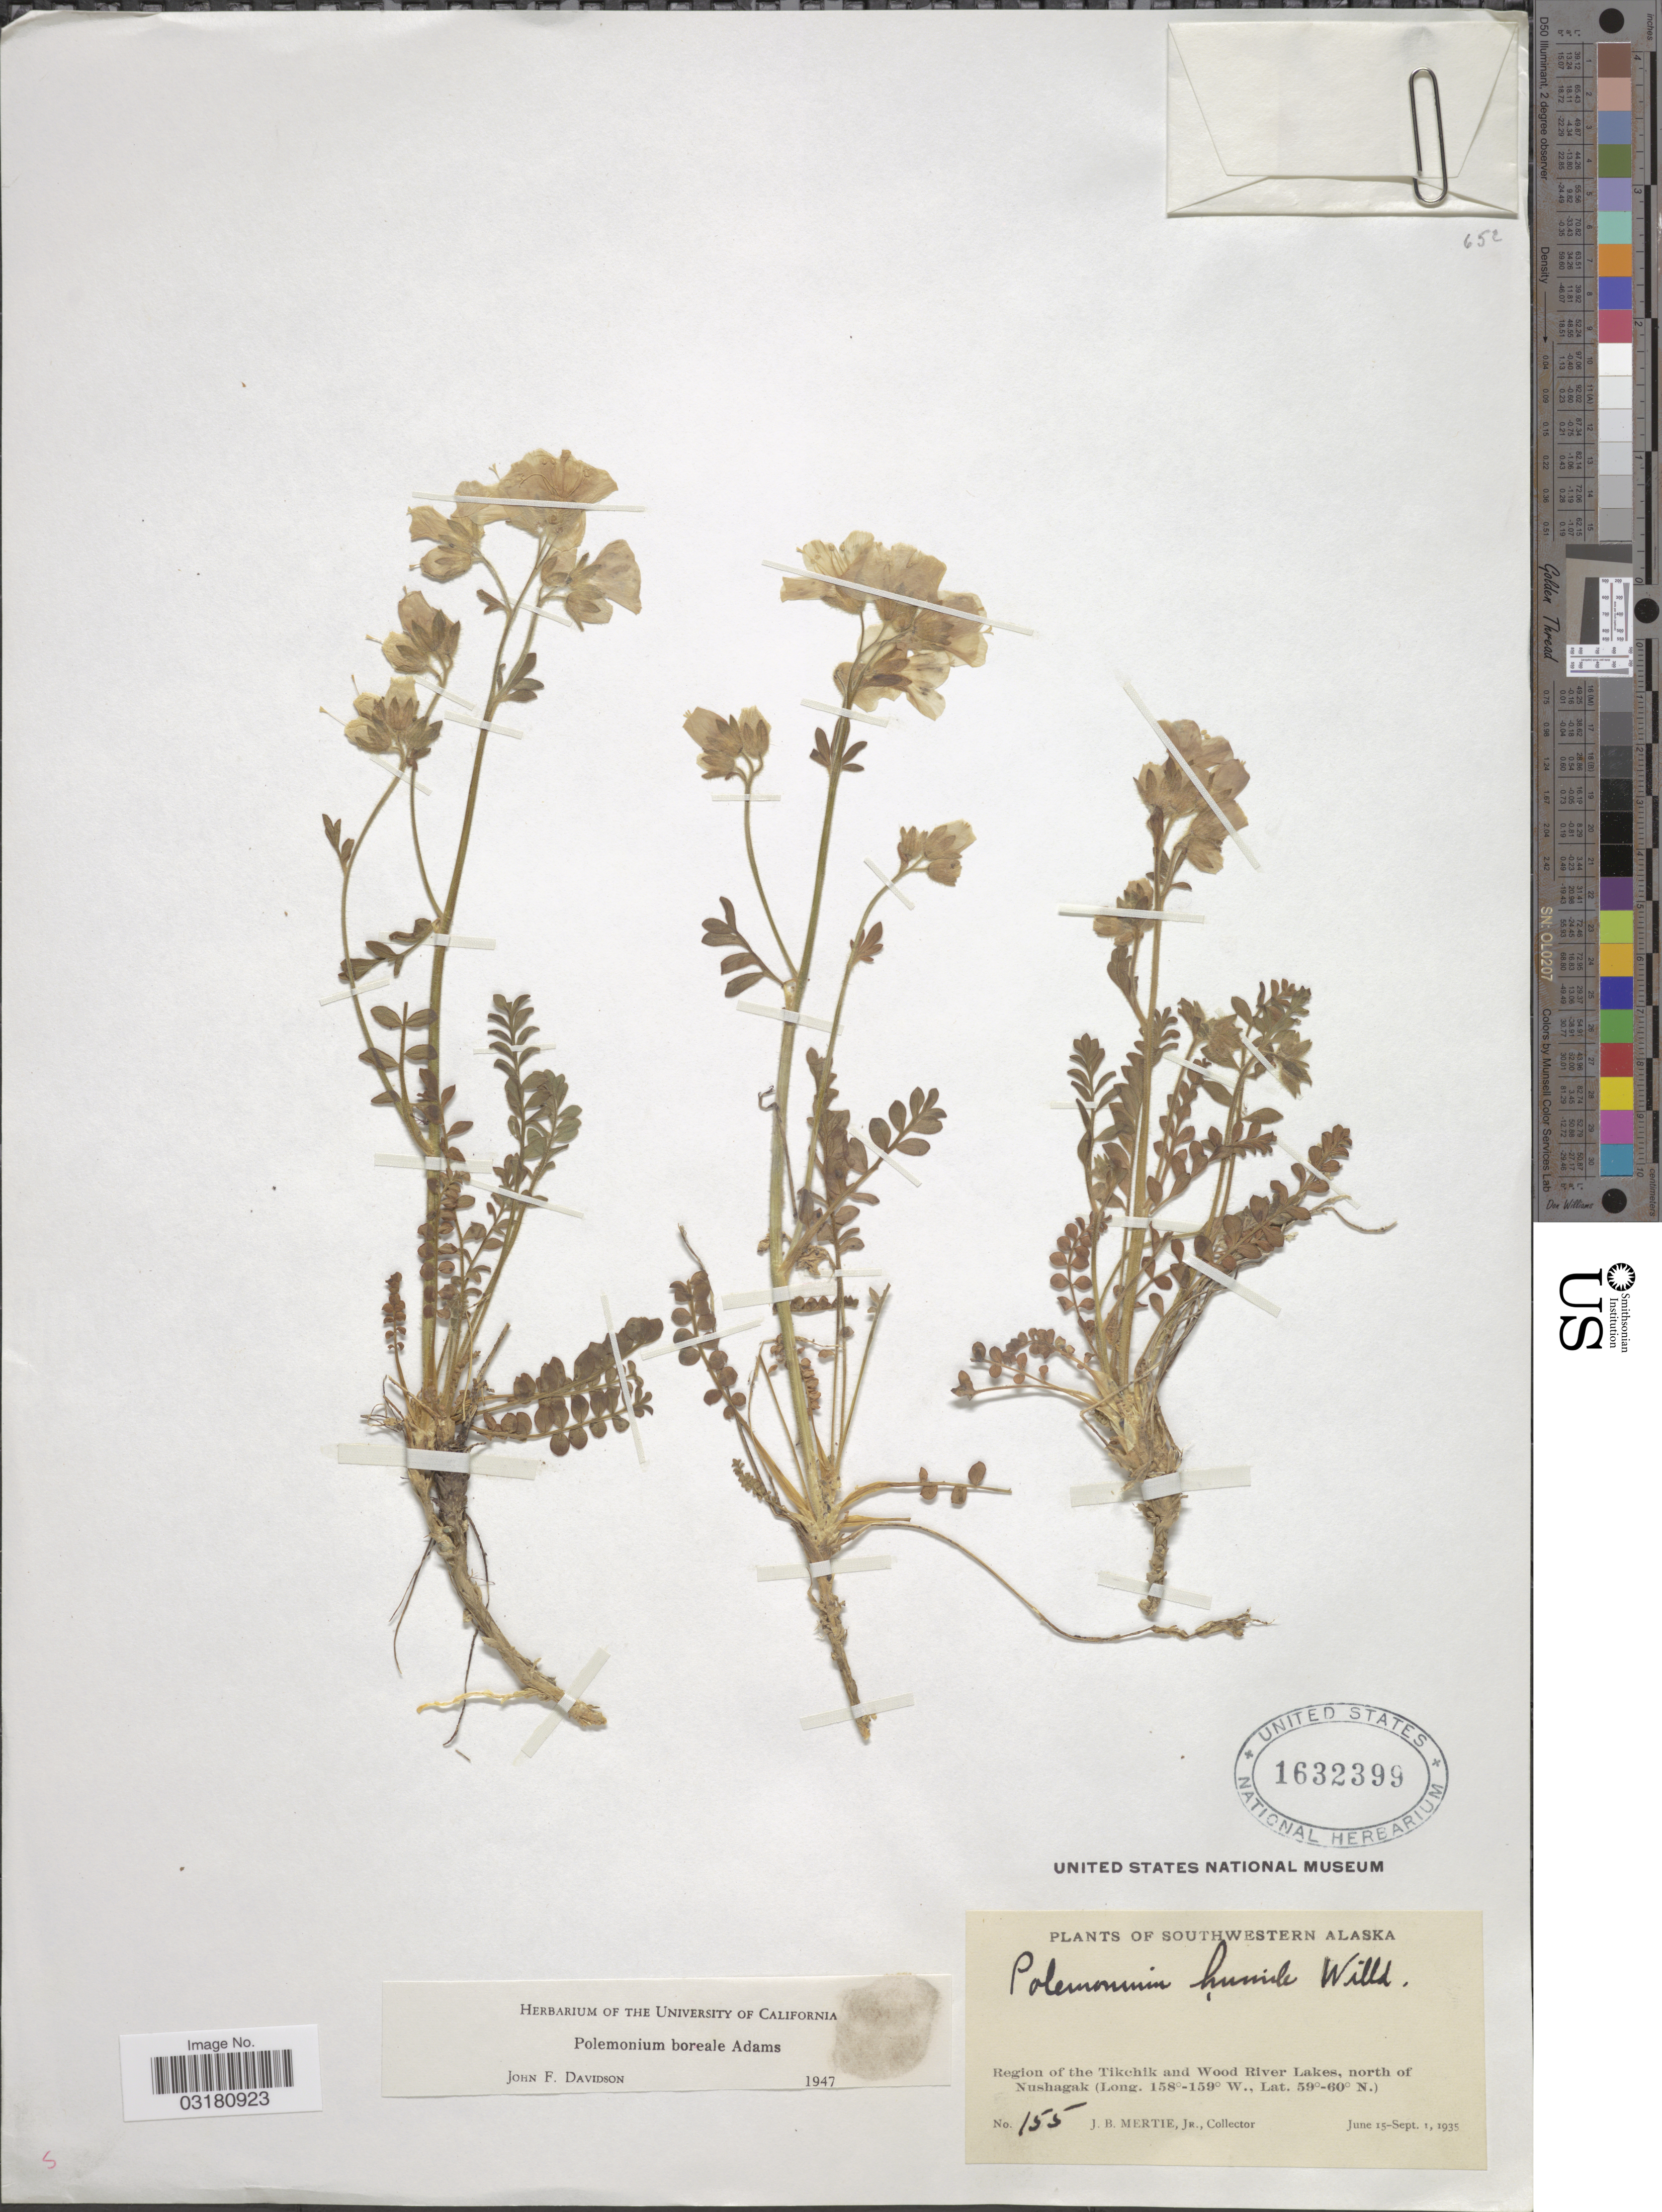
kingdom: Plantae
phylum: Tracheophyta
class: Magnoliopsida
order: Ericales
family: Polemoniaceae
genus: Polemonium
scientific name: Polemonium boreale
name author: Adams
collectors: J. Mertie Jr.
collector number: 155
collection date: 1935-06-15/1935-09-01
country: United States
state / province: Alaska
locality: Southwestern Alaska. Region of the Tikchik and Wood River Lakes, north of Nushagak.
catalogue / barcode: US 1632399